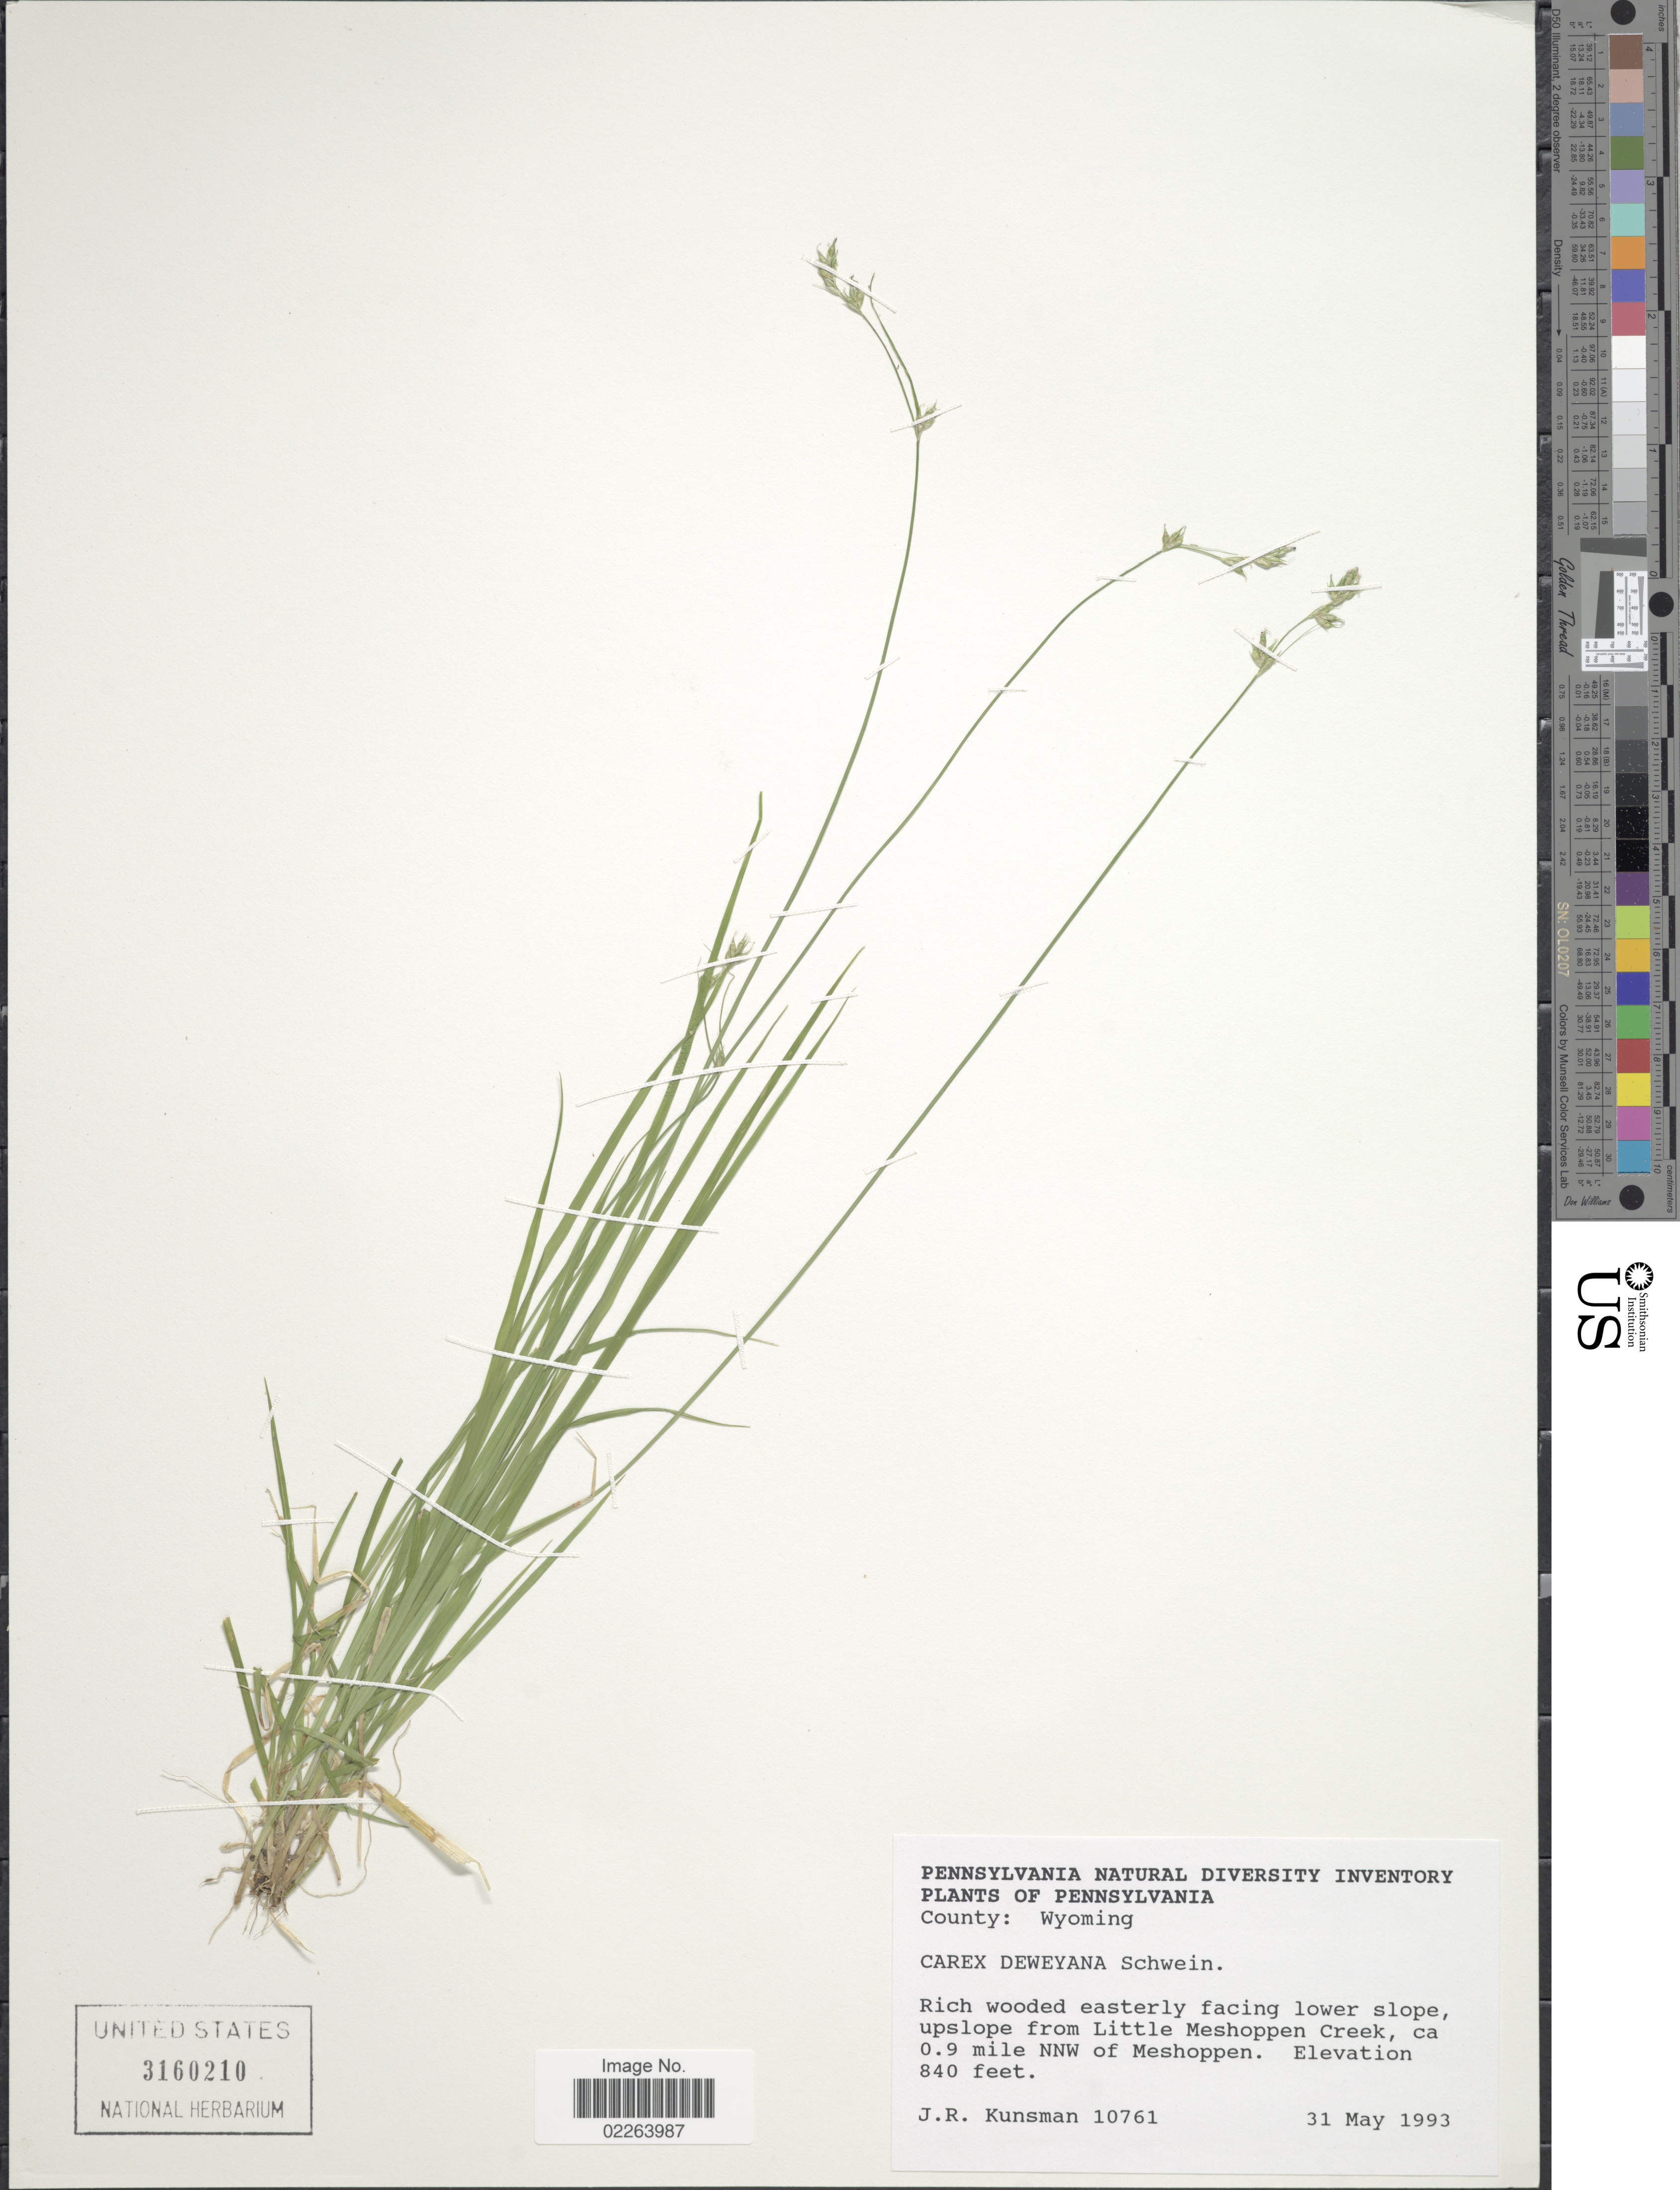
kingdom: Plantae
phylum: Tracheophyta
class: Liliopsida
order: Poales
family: Cyperaceae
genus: Carex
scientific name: Carex deweyana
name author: Schwein.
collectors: J. Kunsman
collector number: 10761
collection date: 1993-05-31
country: United States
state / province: Wyoming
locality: Pennsylvania, County: Wyoming, Rich wooded easterly facing lowe slope, uplsope from Little Meshoppen Creek, ca. 0.9 mile NNW of Meshoppen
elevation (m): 256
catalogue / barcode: US 3160210